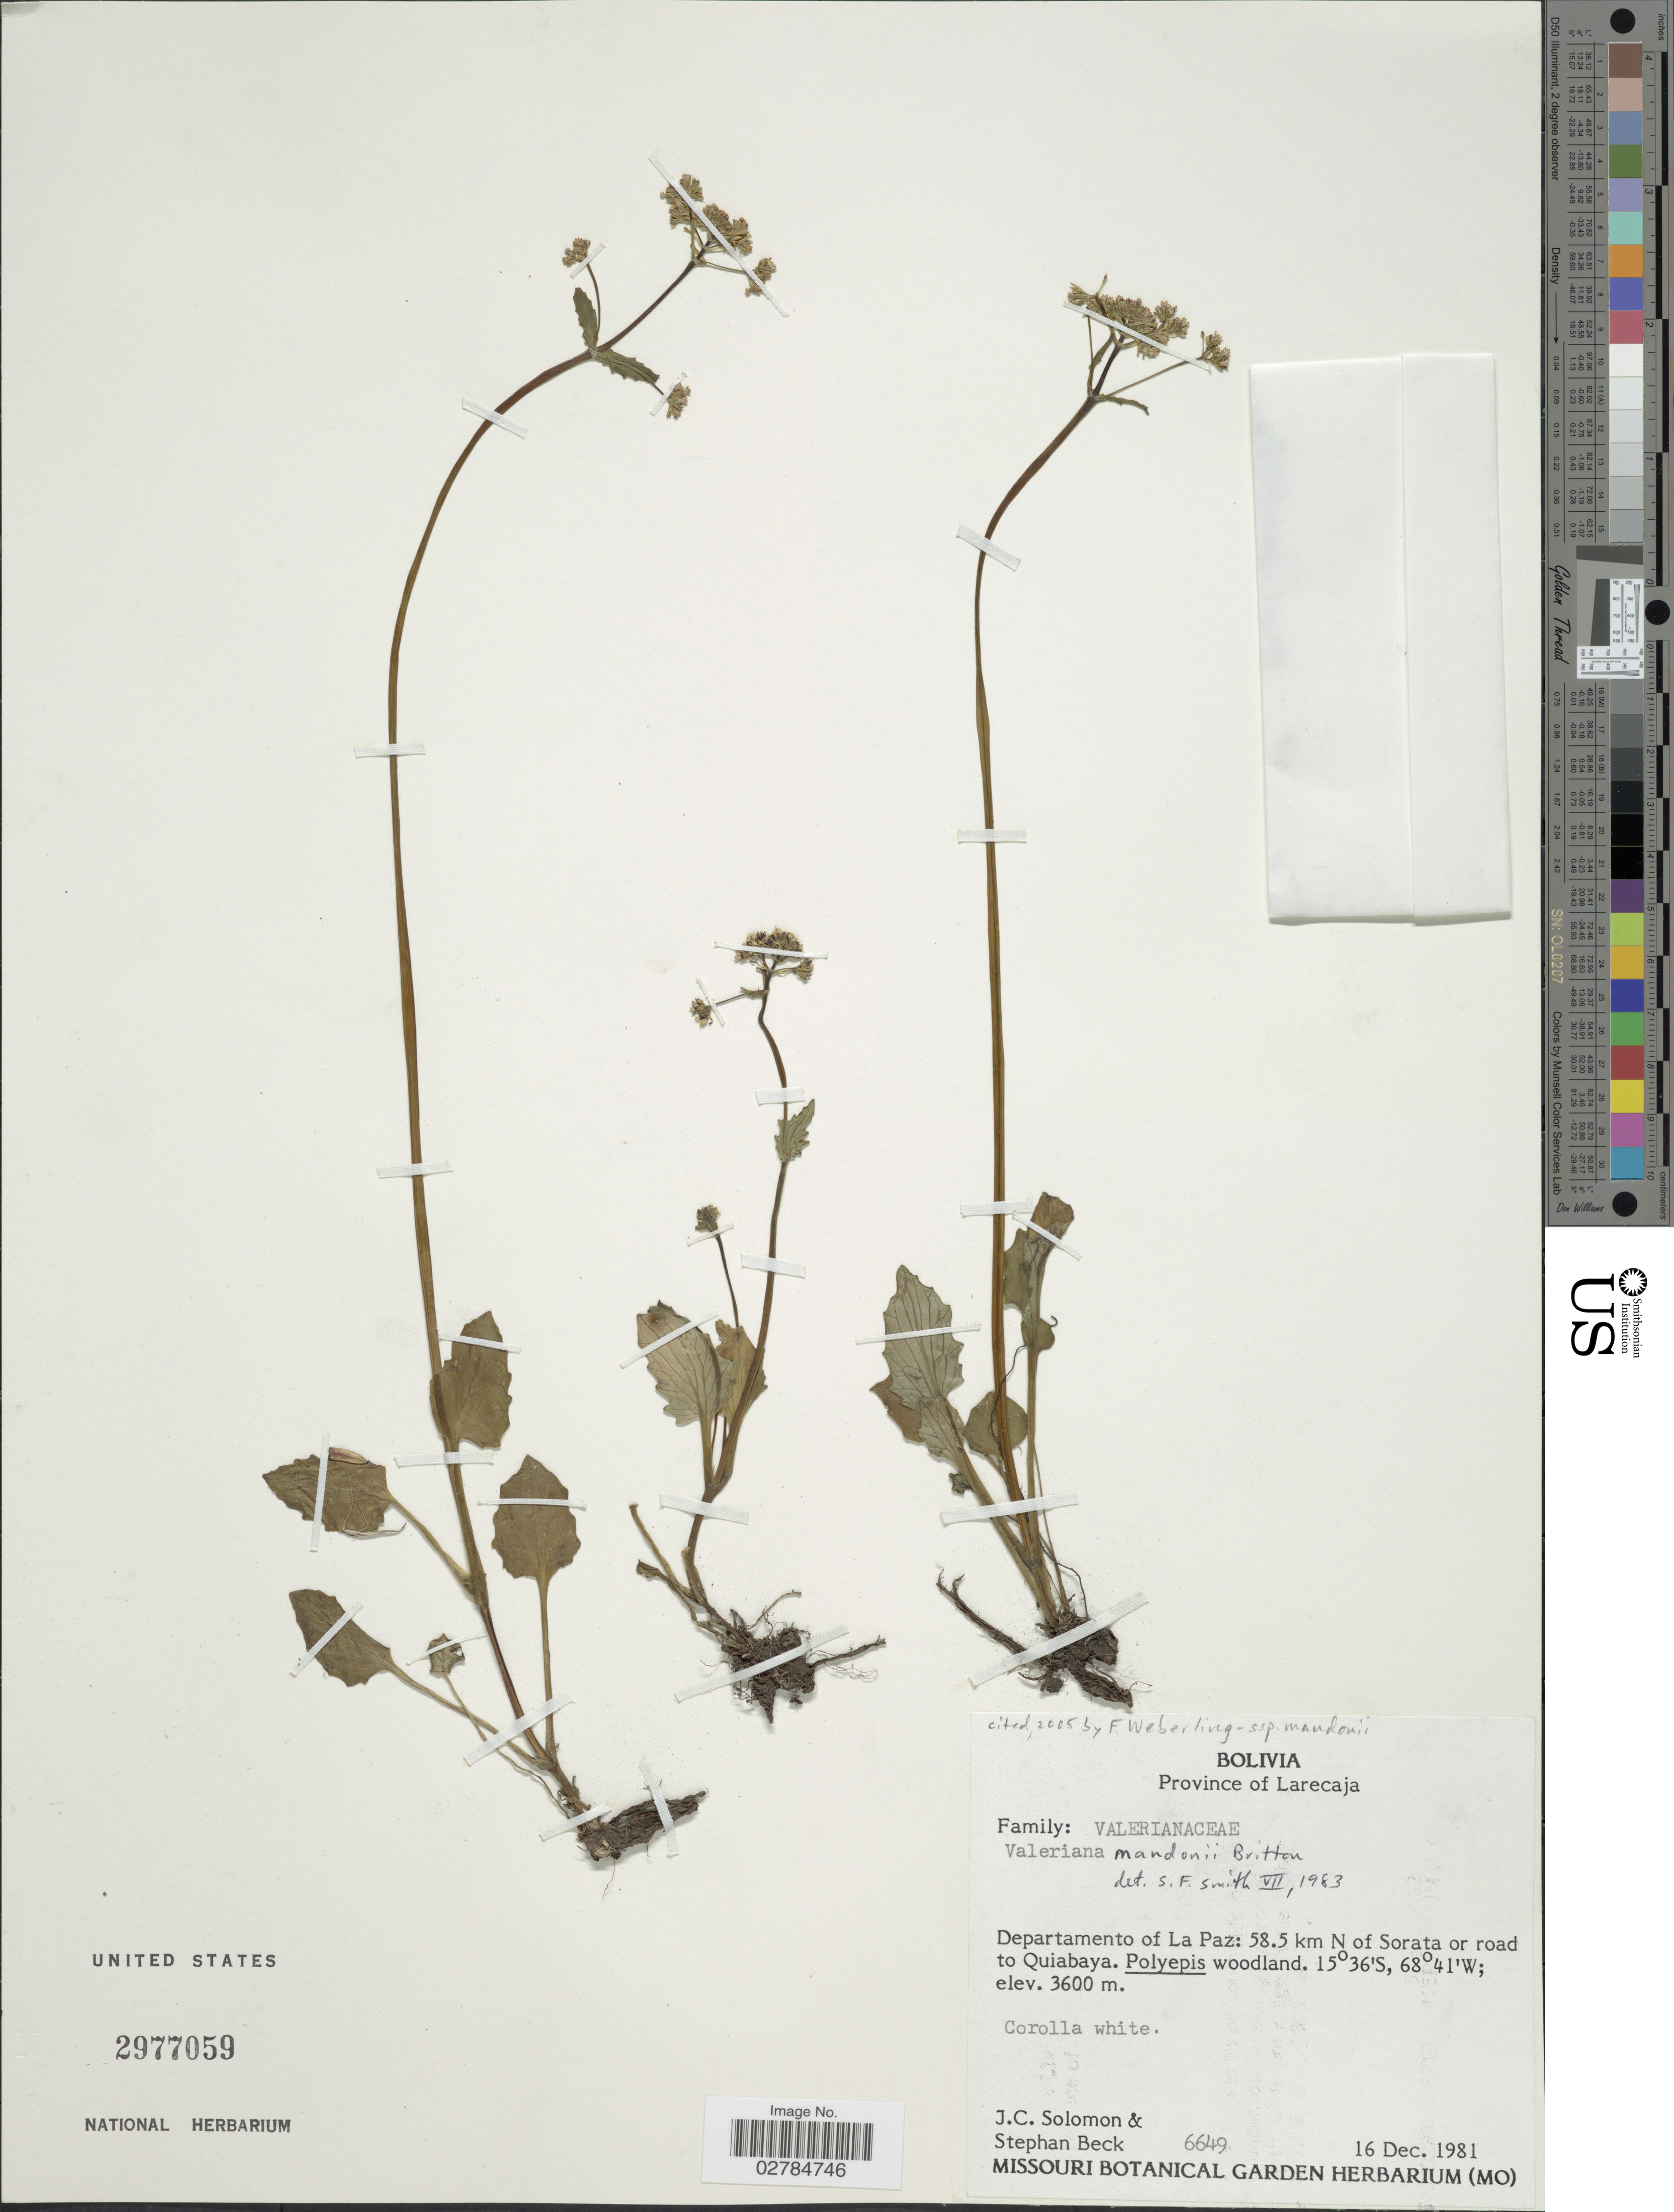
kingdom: Plantae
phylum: Tracheophyta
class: Magnoliopsida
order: Dipsacales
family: Caprifoliaceae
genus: Valeriana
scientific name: Valeriana mandonii subsp. mandonii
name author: Britton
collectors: J. C. Solomon & S. G. Beck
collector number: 6649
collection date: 1981-12-16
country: Bolivia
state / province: La Paz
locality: Province of Larecaja. Departamento of La Paz: 58.5 km N of Sorata or road to Quiabaya.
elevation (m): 3600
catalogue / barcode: US 2977059